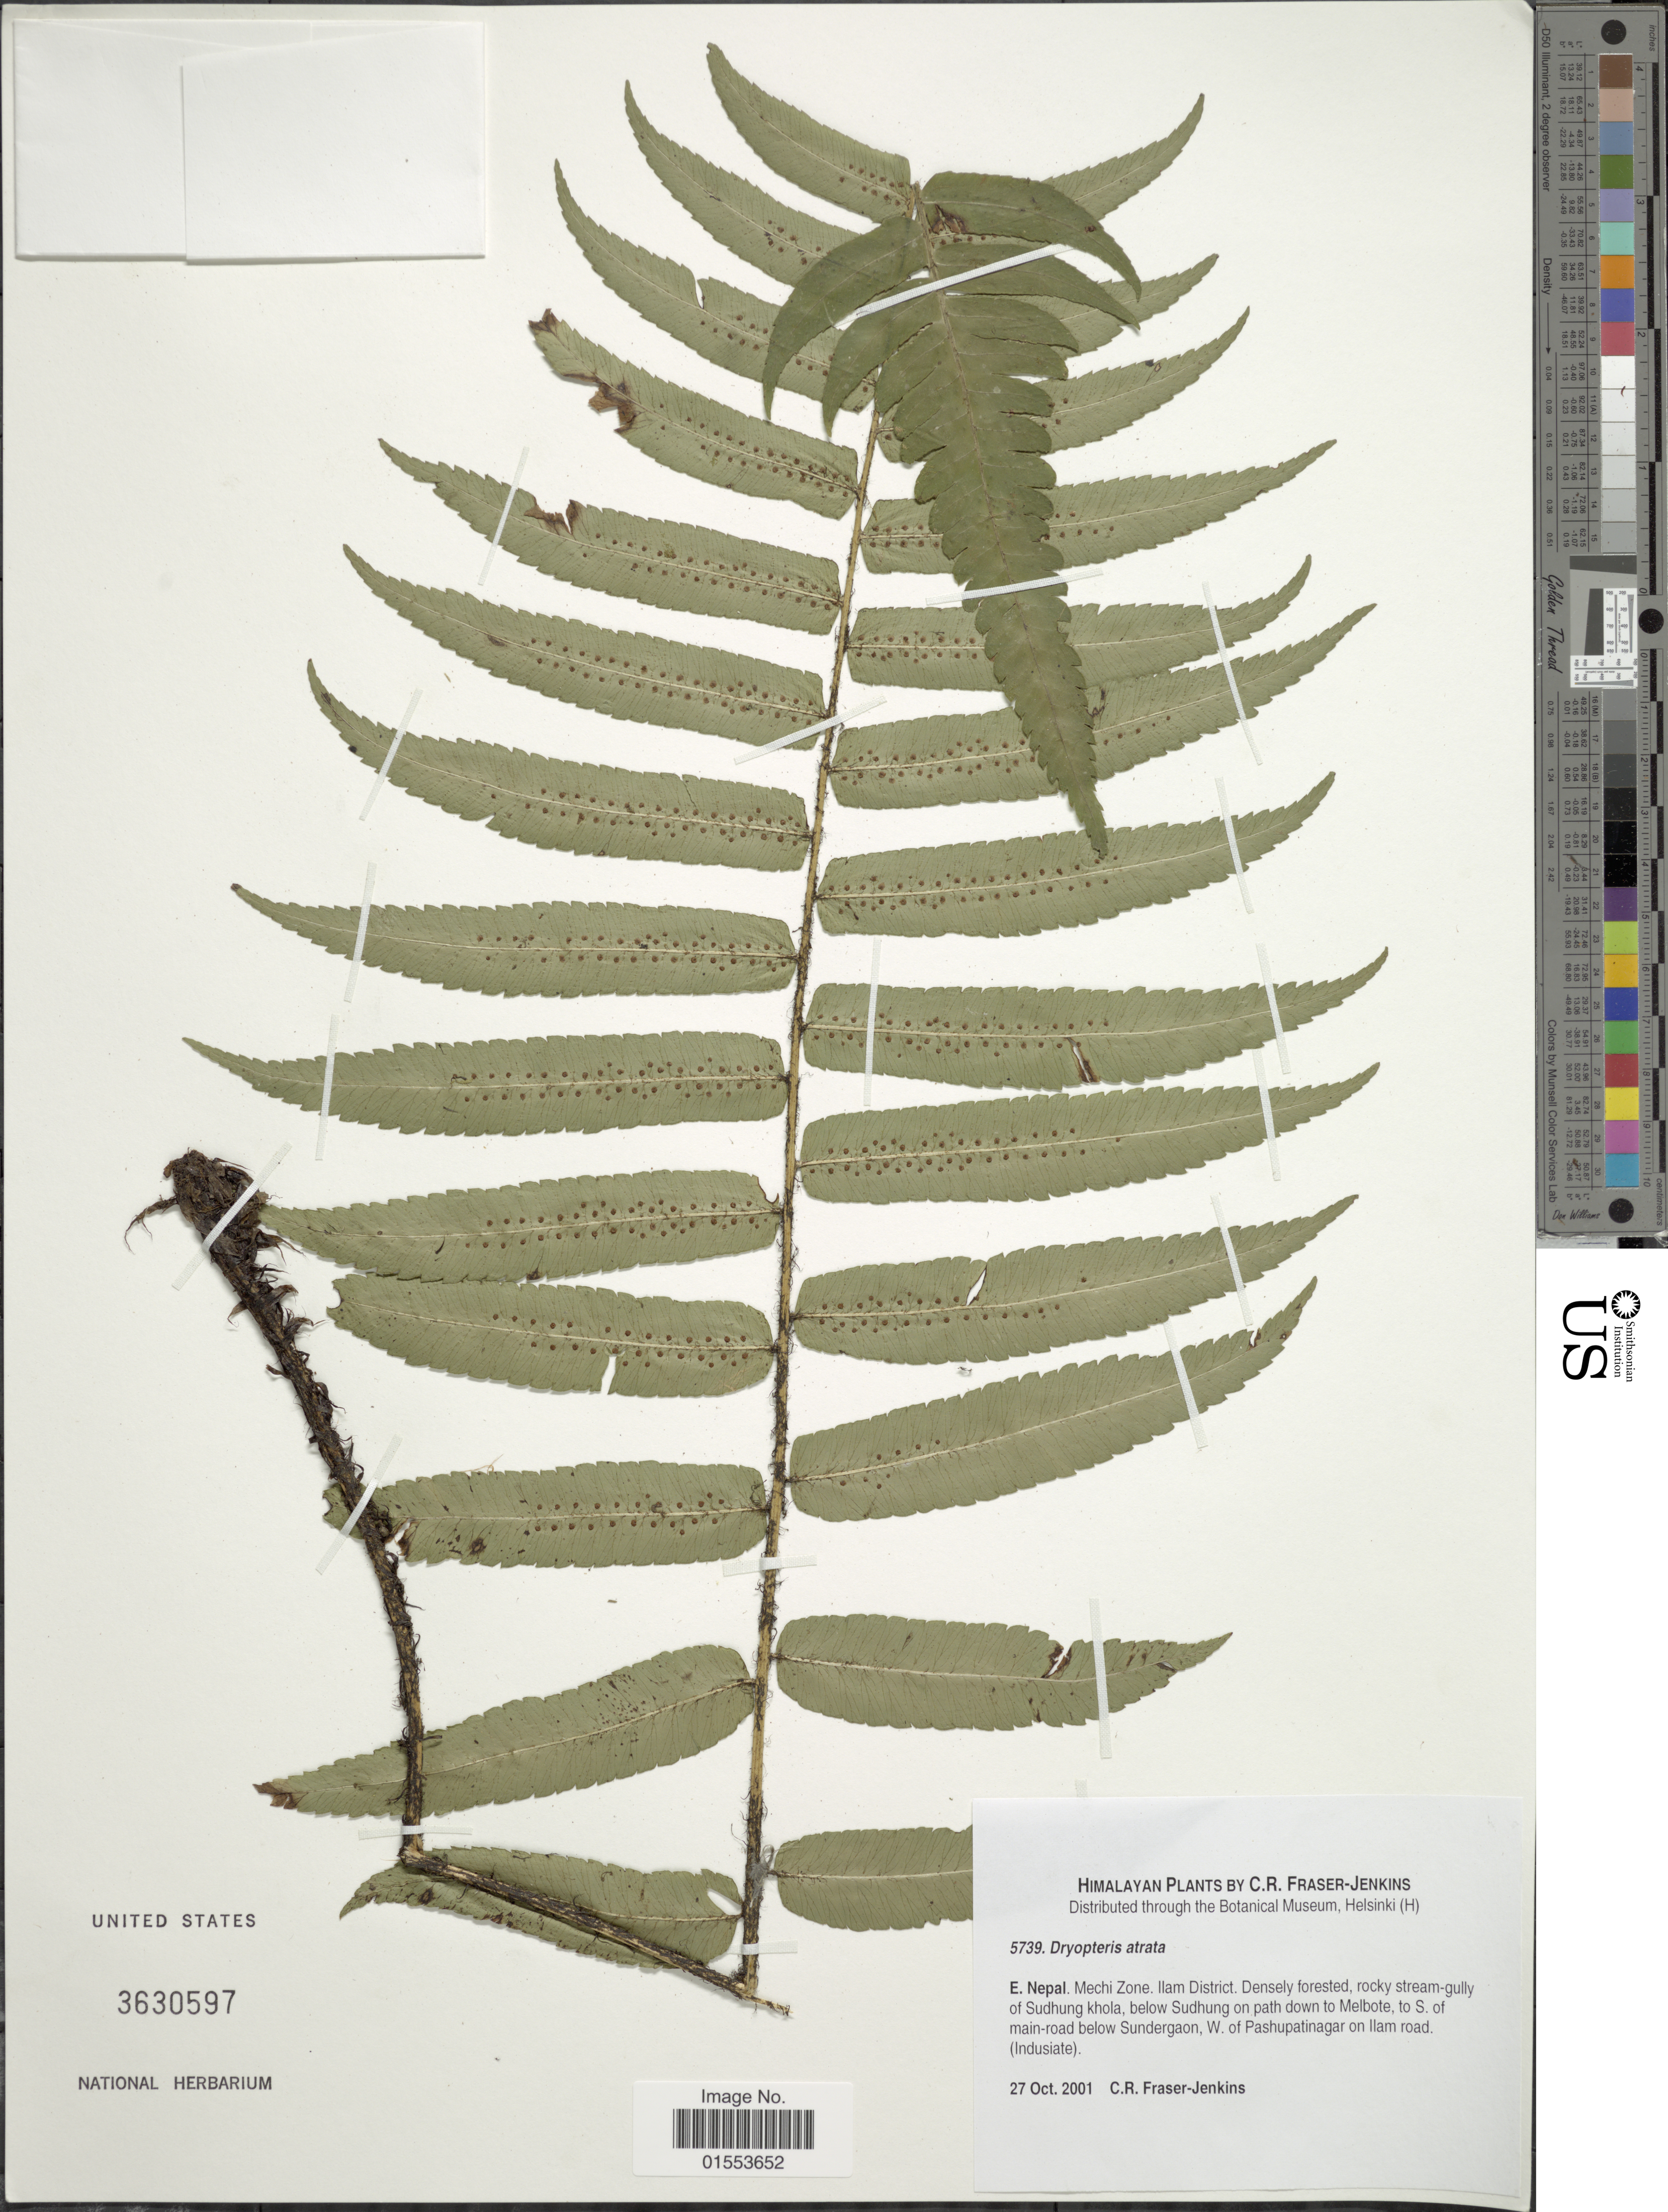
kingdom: Plantae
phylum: Tracheophyta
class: Polypodiopsida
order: Polypodiales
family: Dryopteridaceae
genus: Dryopteris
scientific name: Dryopteris atrata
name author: (Wall. ex Kunze) Ching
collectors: C. R. Fraser-Jenkins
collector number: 5739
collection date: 2001-10-27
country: Nepal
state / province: Mechi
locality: Himalayan. E. Nepal. Ilam District. rocky stream gully of Sudhung Khola, bleow Sudhung on path down to Melbote, to S. of main-road below Sundergaon, W. of Pashupatinagar on Ilam road (Indusiate).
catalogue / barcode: US 3630597